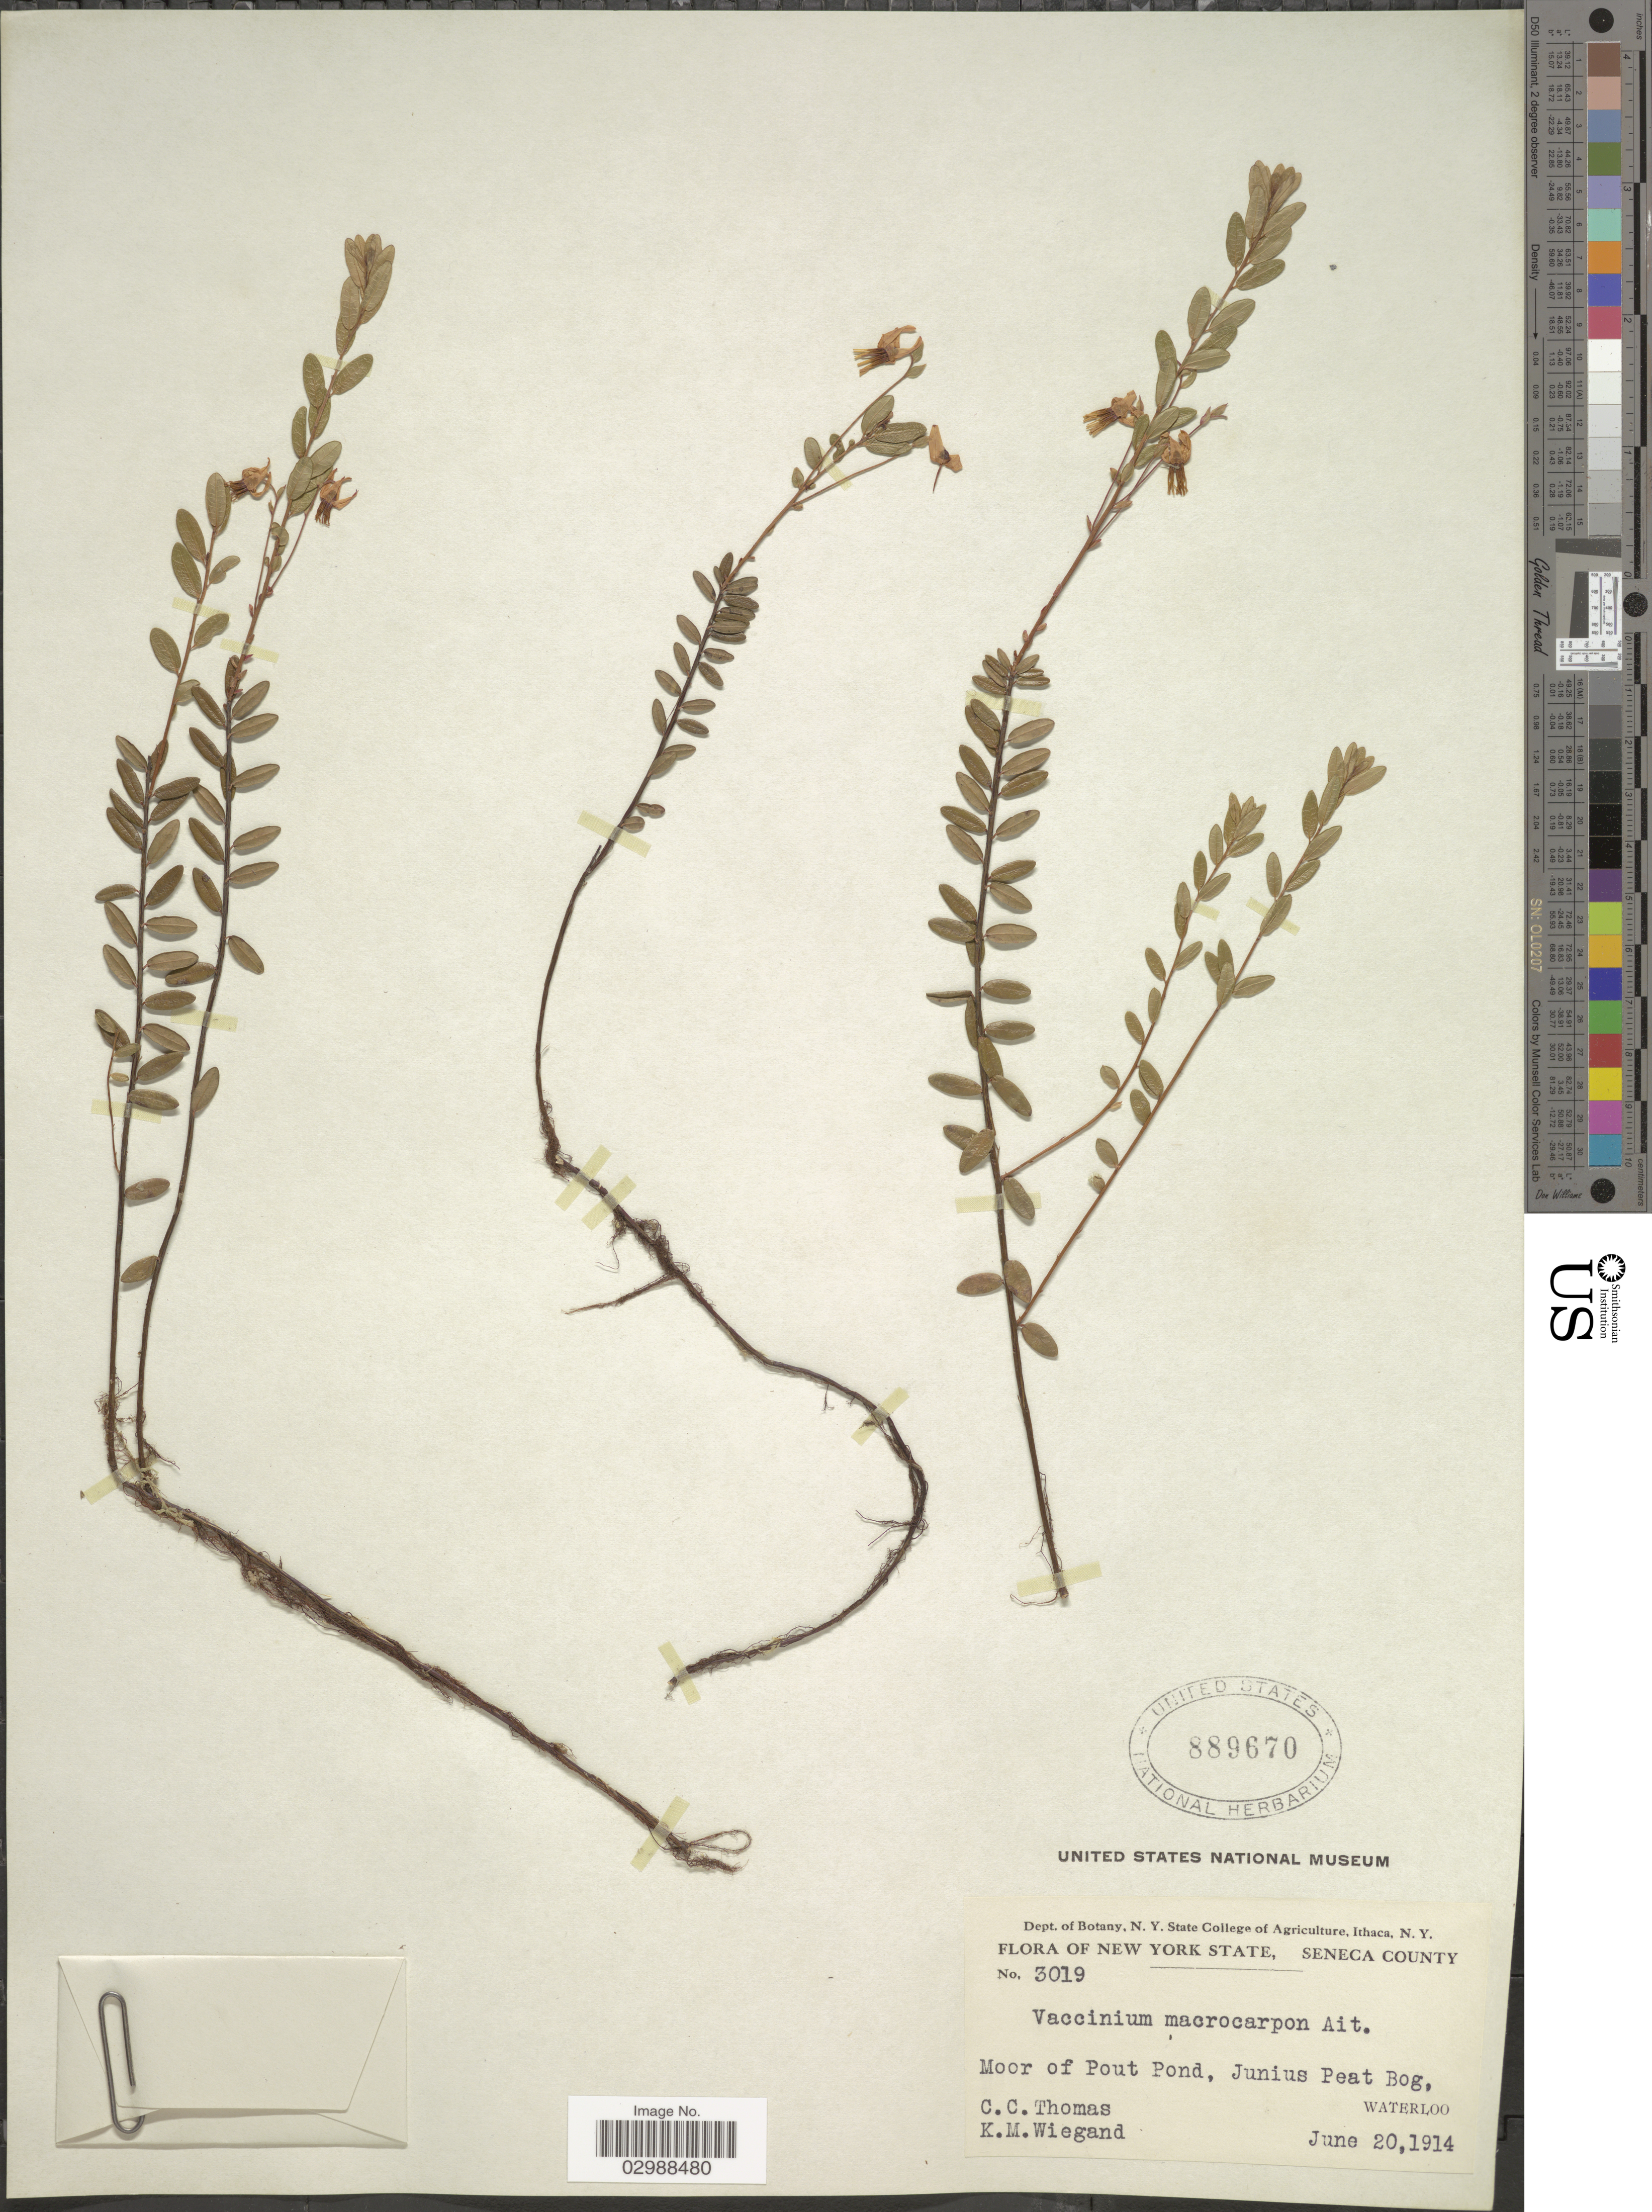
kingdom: Plantae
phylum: Tracheophyta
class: Magnoliopsida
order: Ericales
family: Ericaceae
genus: Vaccinium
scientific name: Vaccinium macrocarpon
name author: Aiton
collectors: C. Thomas & K. M. Wiegand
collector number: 3019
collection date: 1914-06-20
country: United States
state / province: New York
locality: Seneca County, Moor of Pout Pond, Junius Peat Bog, Waterloo.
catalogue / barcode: US 889670